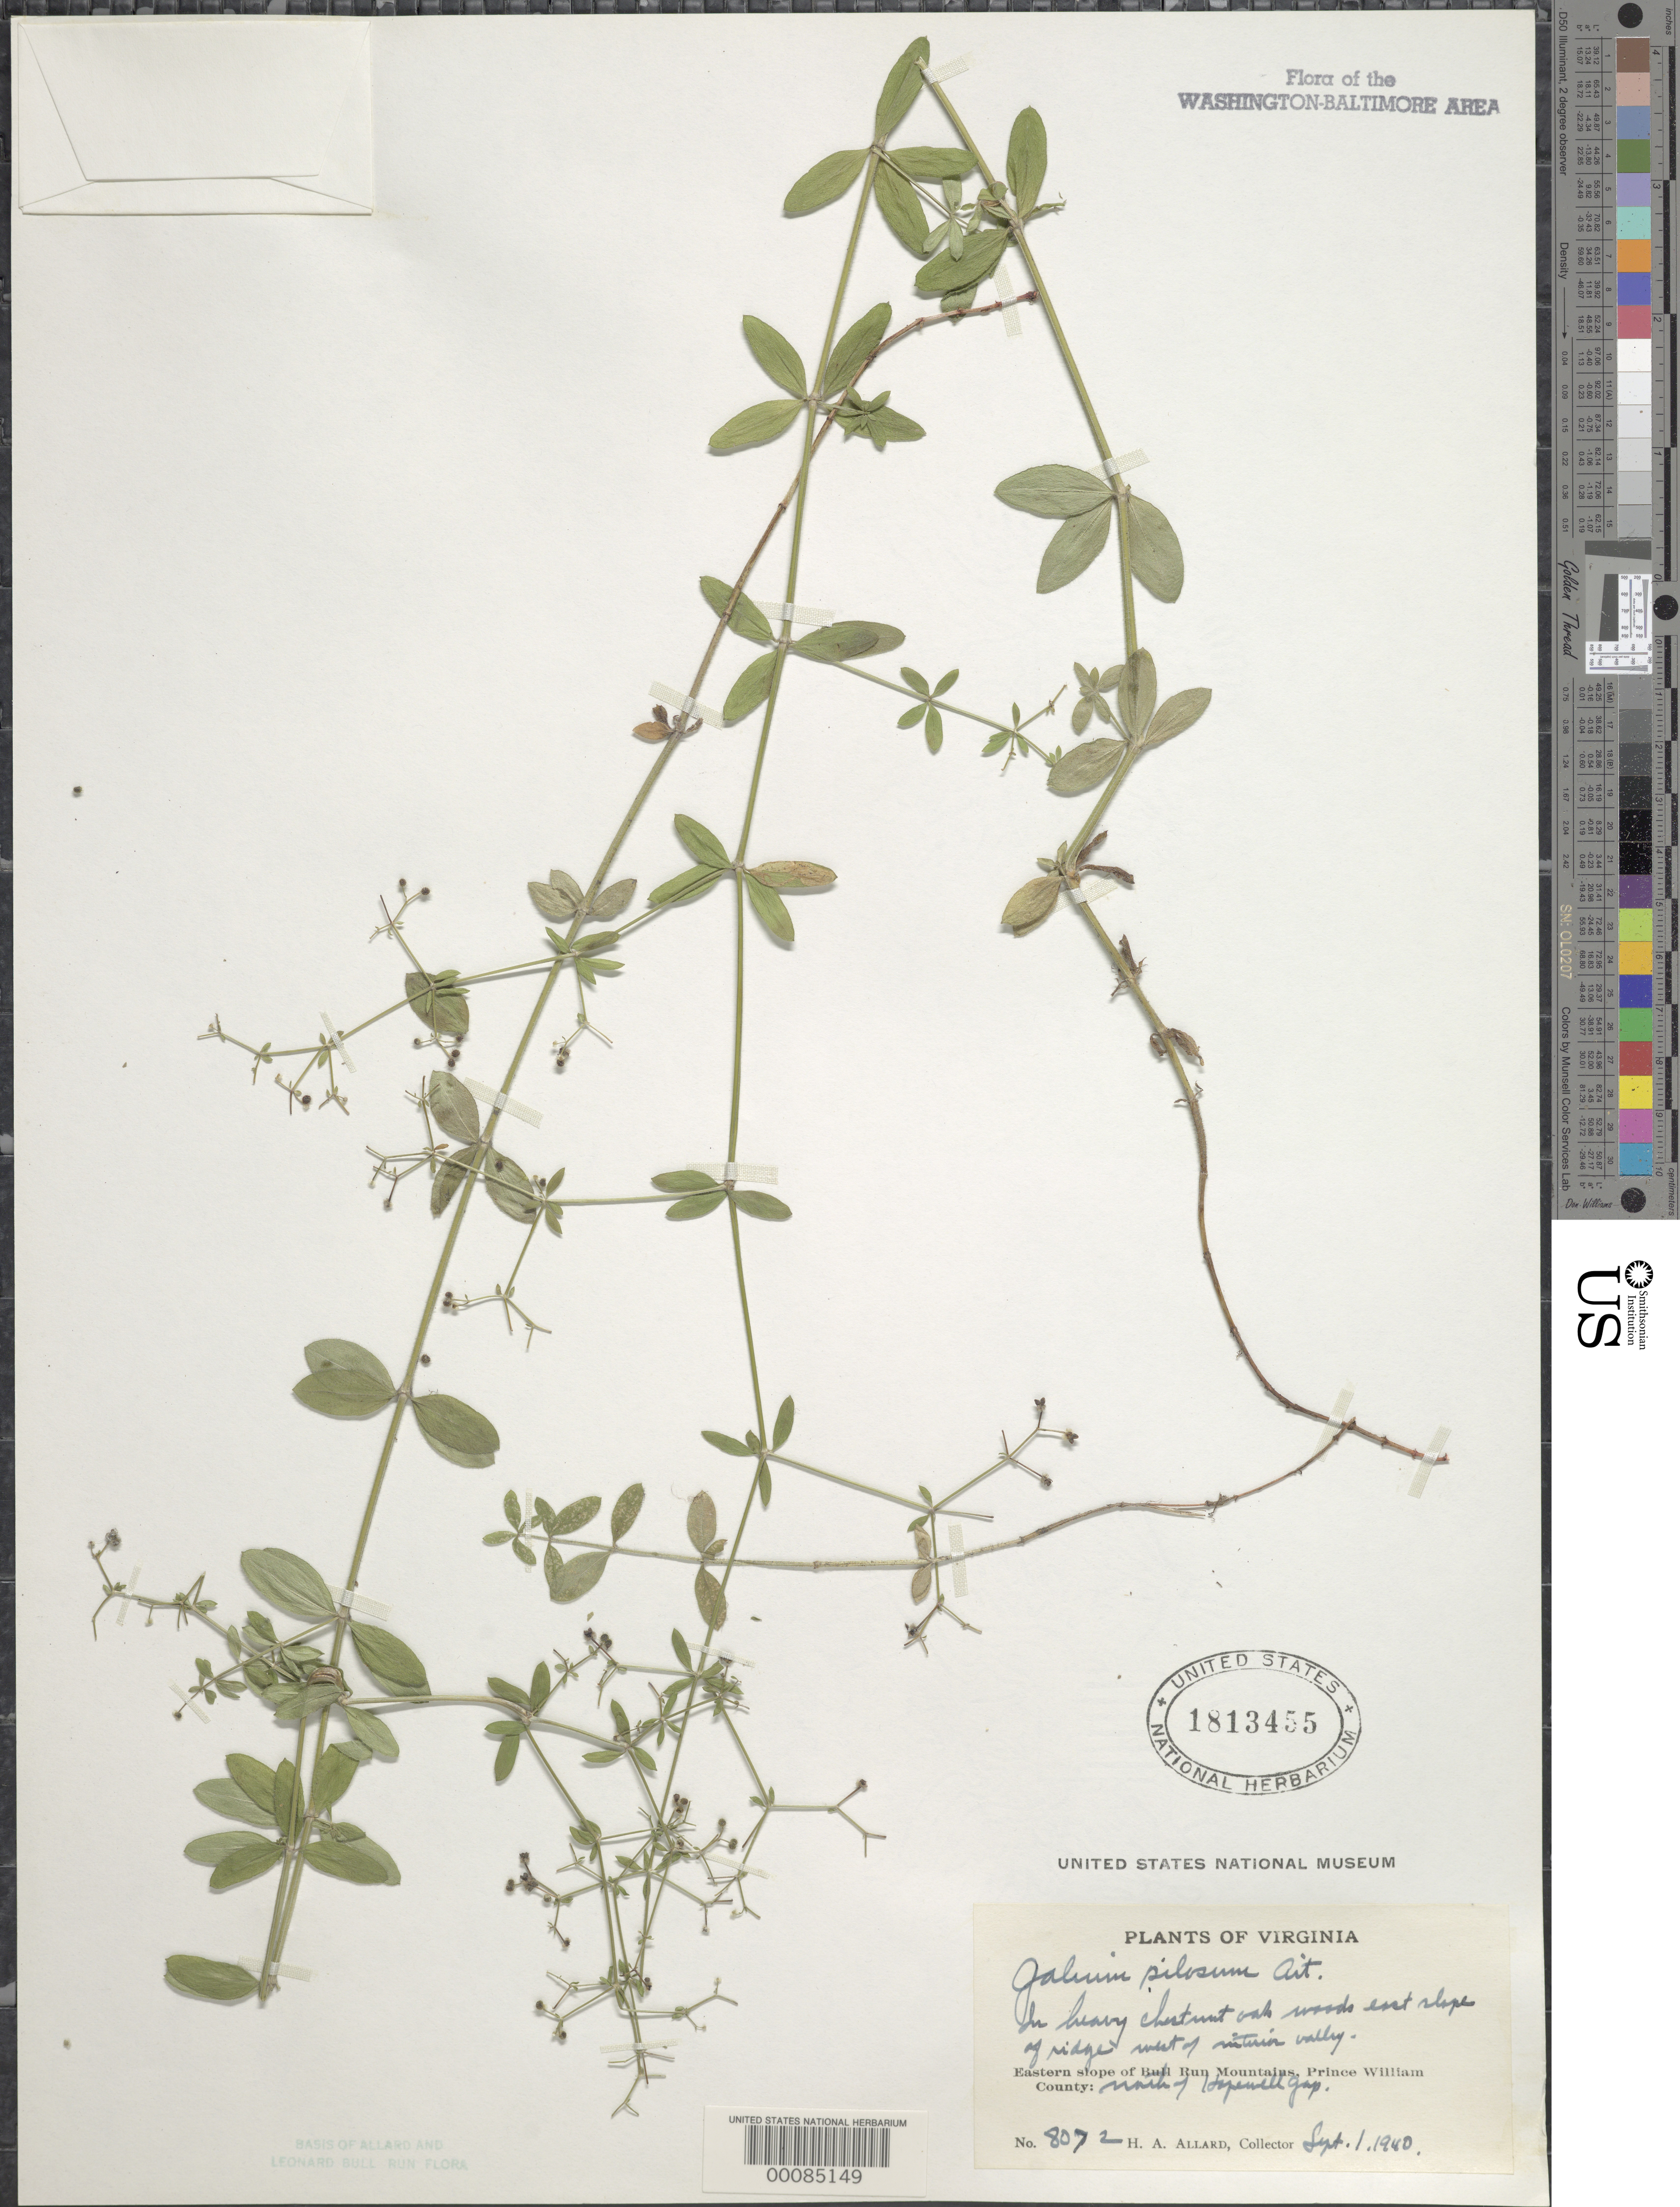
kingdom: Plantae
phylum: Tracheophyta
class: Magnoliopsida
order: Gentianales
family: Rubiaceae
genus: Galium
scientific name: Galium pilosum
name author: Aiton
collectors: H. A. Allard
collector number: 8072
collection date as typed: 01 Sep 1940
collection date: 1940-09-01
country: United States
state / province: Virginia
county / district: Prince William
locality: North of Hopewell Gap, east slope of Bull Run Mts.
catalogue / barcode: US 1813455